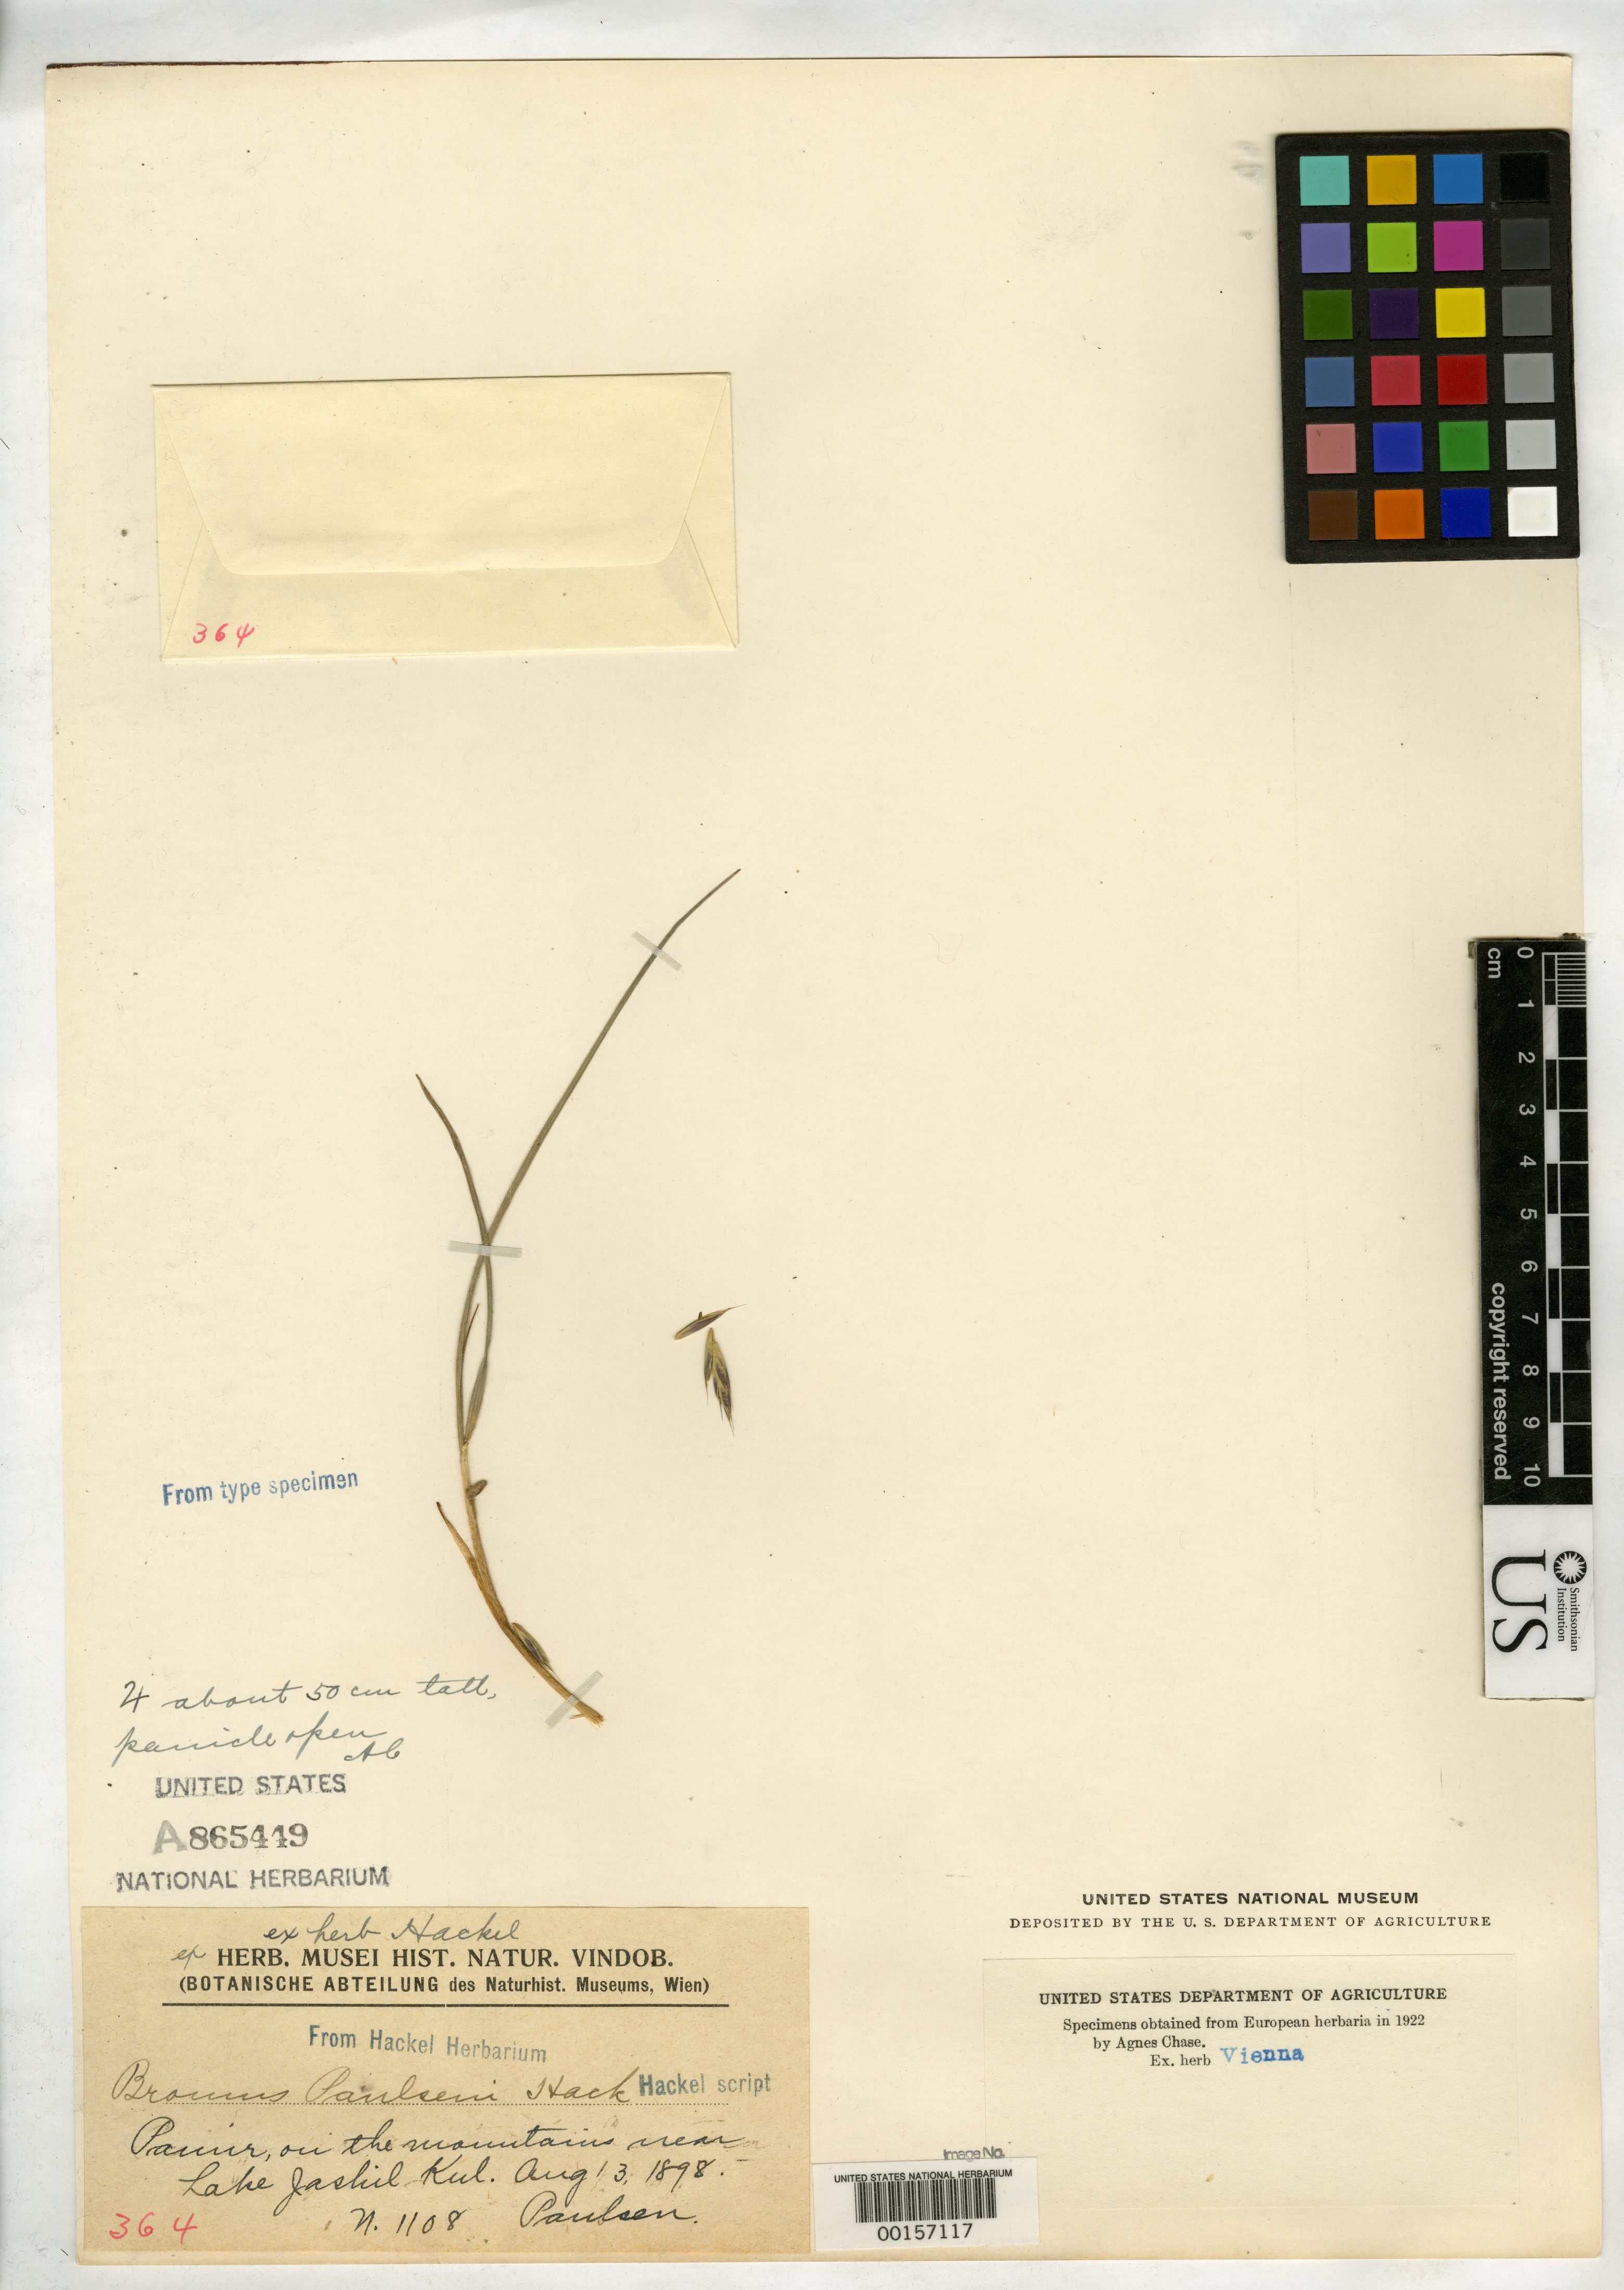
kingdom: Plantae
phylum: Tracheophyta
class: Liliopsida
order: Poales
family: Poaceae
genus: Bromus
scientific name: Bromus paulsenii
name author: Hack.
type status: Type Fragment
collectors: O. Paulsen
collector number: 1108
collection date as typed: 13 --- 1898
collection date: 1898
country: Tajikistan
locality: Pamir, near the Lake Jashil Kul.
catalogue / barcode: US 865449A